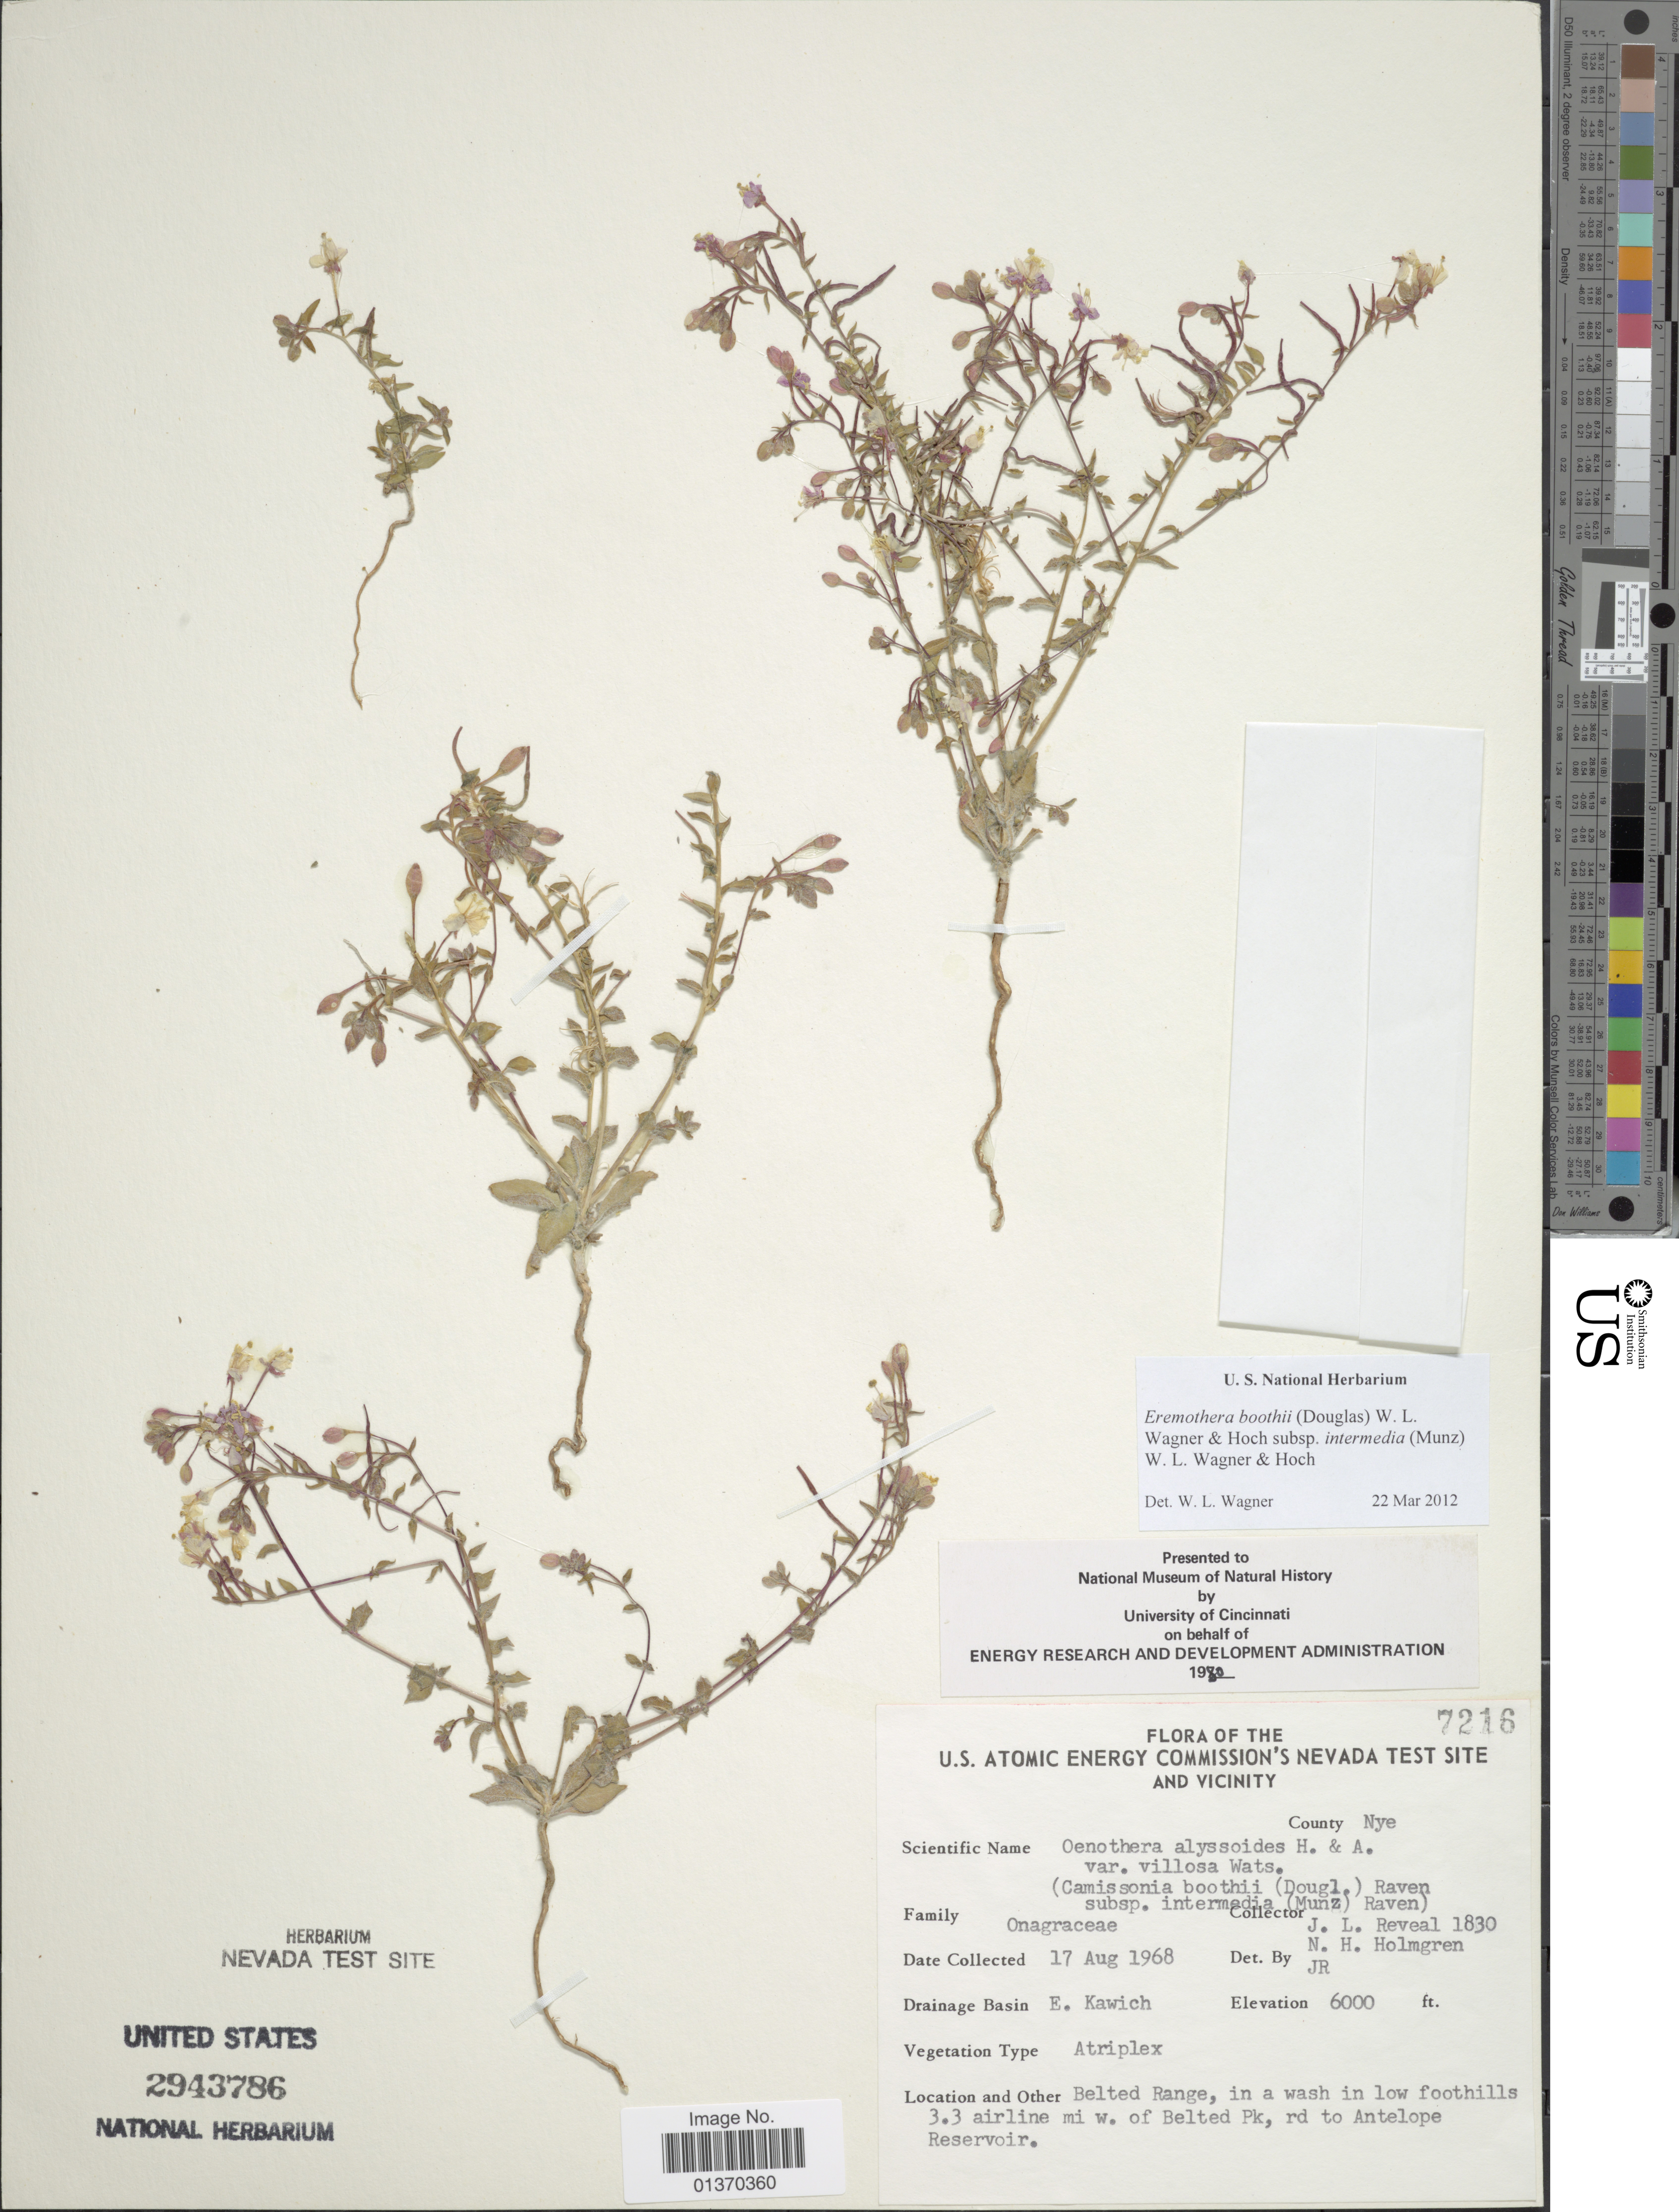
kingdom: Plantae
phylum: Tracheophyta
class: Magnoliopsida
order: Myrtales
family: Onagraceae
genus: Eremothera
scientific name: Eremothera boothii subsp. intermedia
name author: (Munz) W.L. Wagner & Hoch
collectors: J. L. Reveal & N. H. Holmgren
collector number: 1830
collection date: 1968-08-17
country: United States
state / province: Nevada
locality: U. S. Atomic Energy Commission's Nevada Test Site and Vicinity, E. Kawich, Belted Range, in a wash in low foothills 3.3 airline mi w. of Belted Pk, rd to Antelope Reservoir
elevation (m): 1829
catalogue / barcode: US 2943786